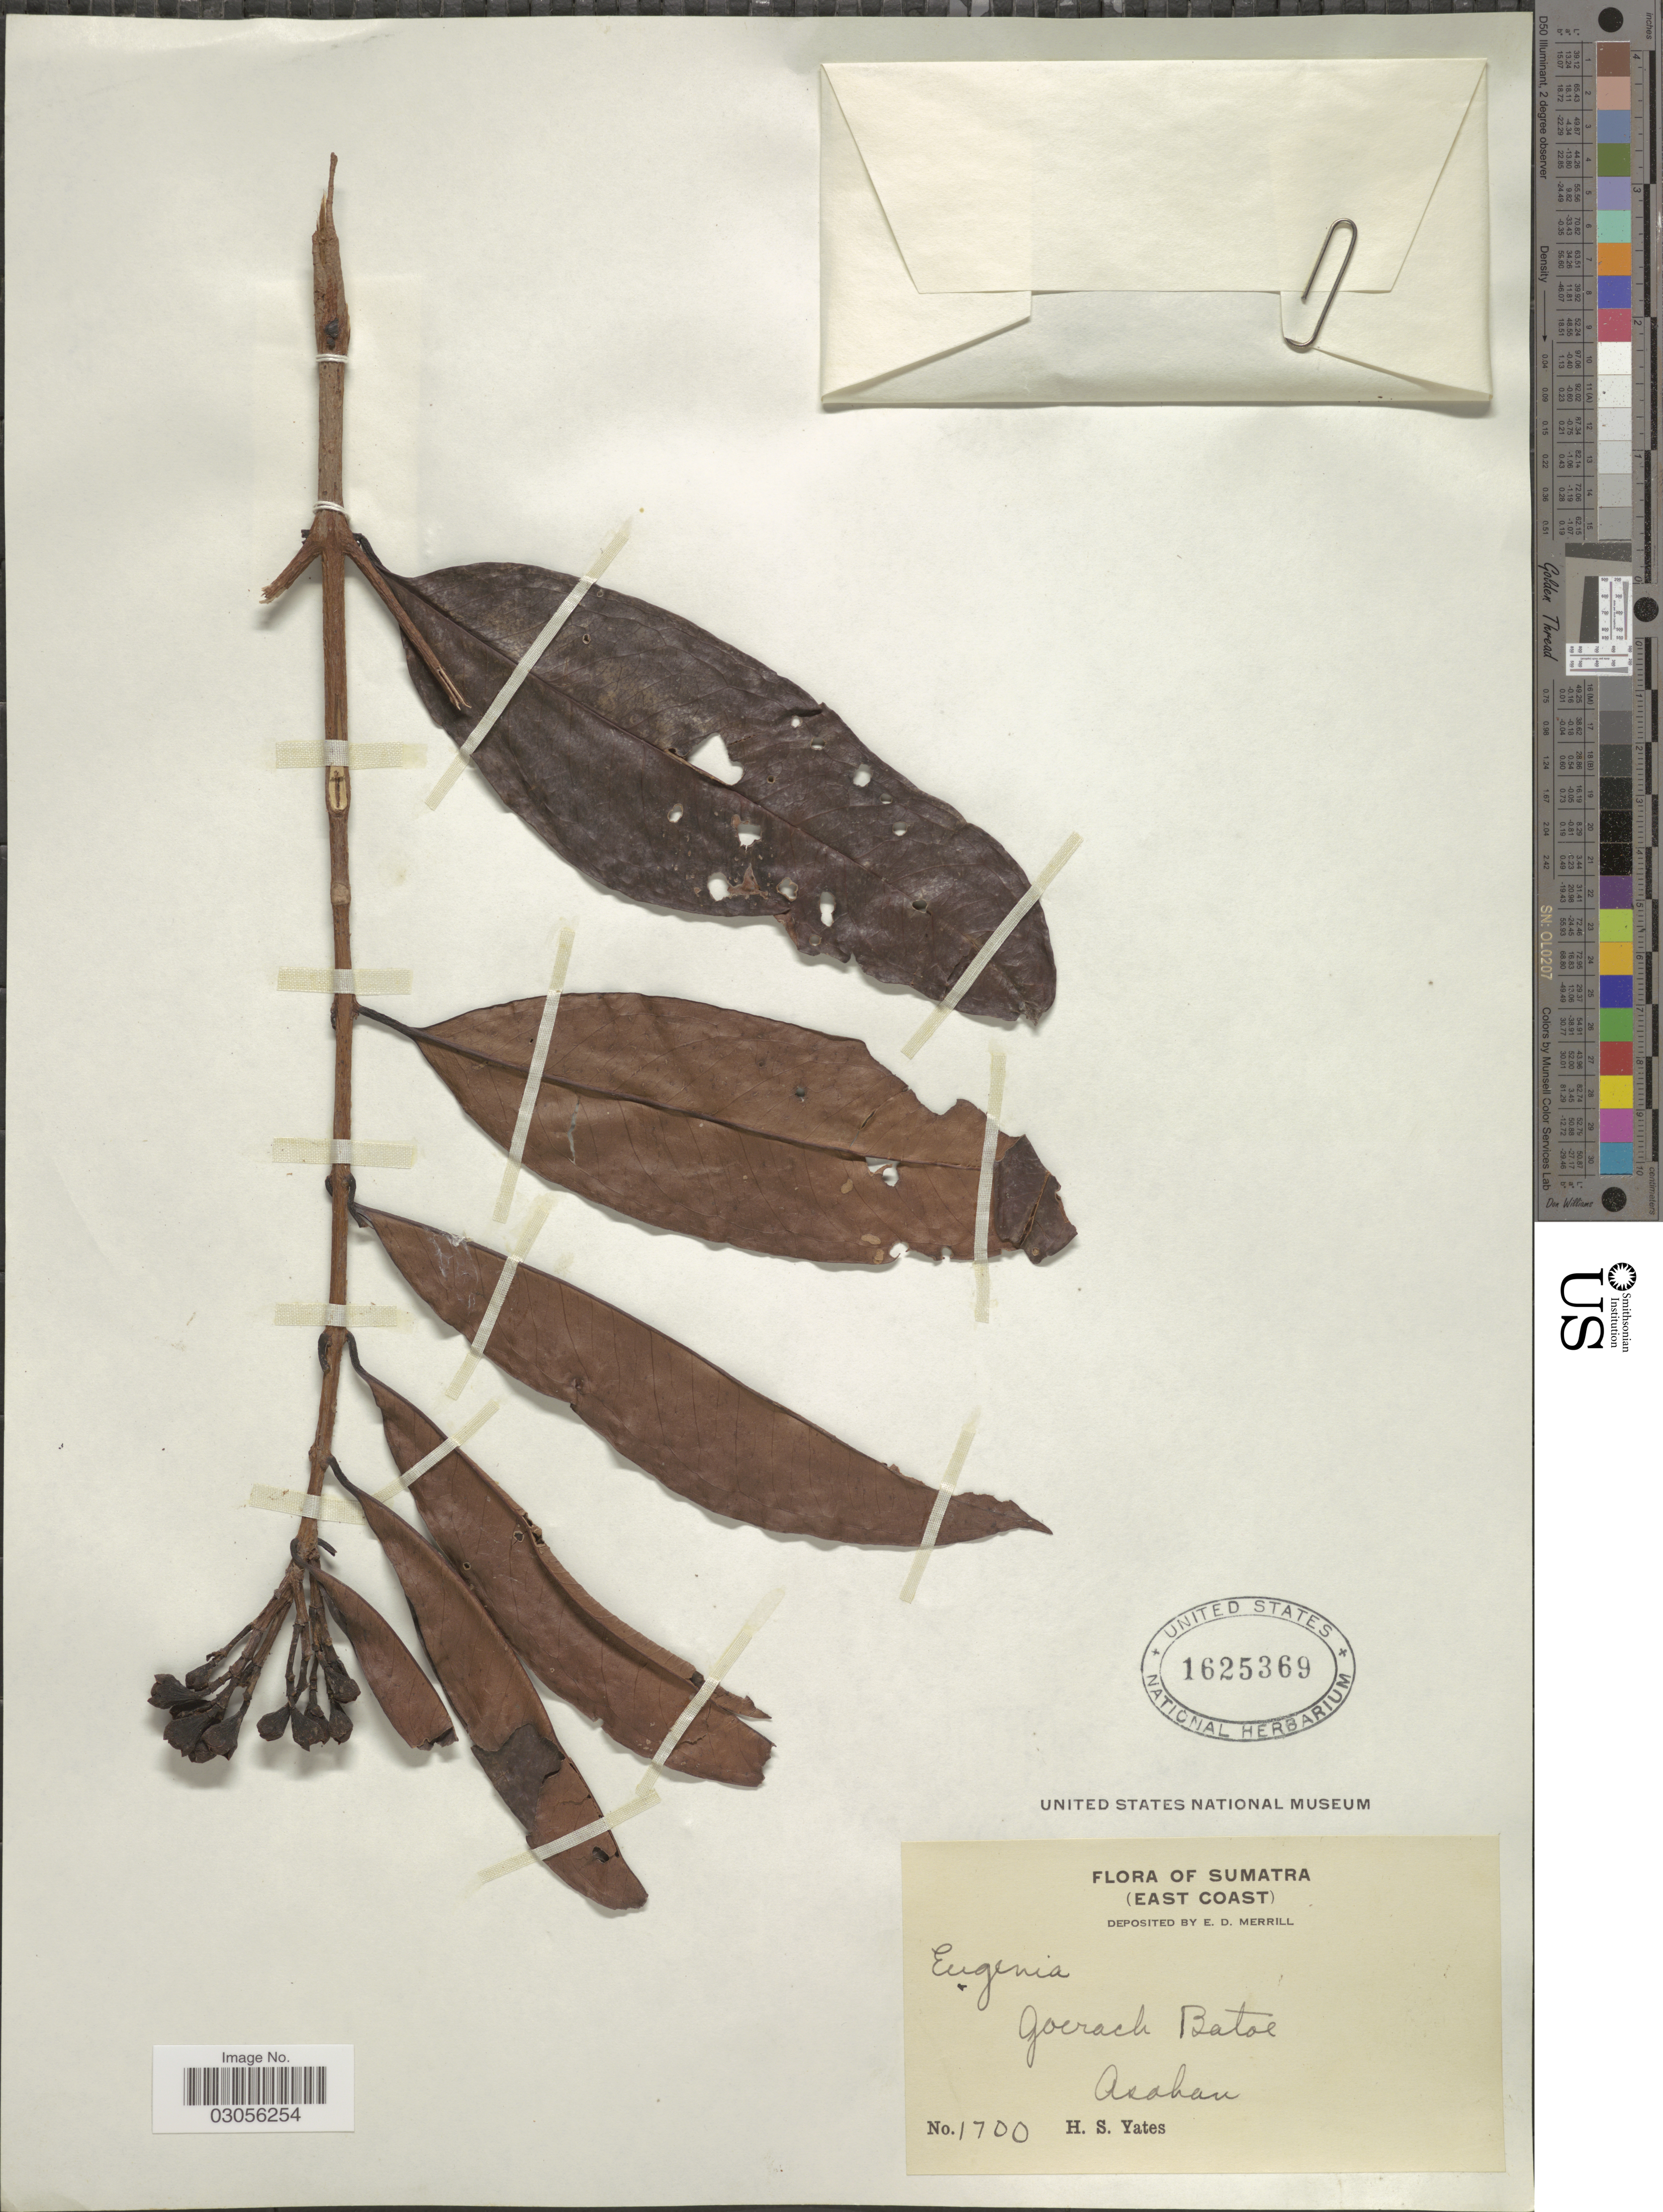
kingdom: Plantae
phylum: Tracheophyta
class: Magnoliopsida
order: Myrtales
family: Myrtaceae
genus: Syzygium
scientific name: Syzygium sp.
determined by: Strong, M. T., (US), Smithsonian Institution - National Museum of Natural History (UNITED STATES)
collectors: H. S. Yates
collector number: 1700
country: Indonesia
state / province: Sumatra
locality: East Coast. Asahan.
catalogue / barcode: US 1625369